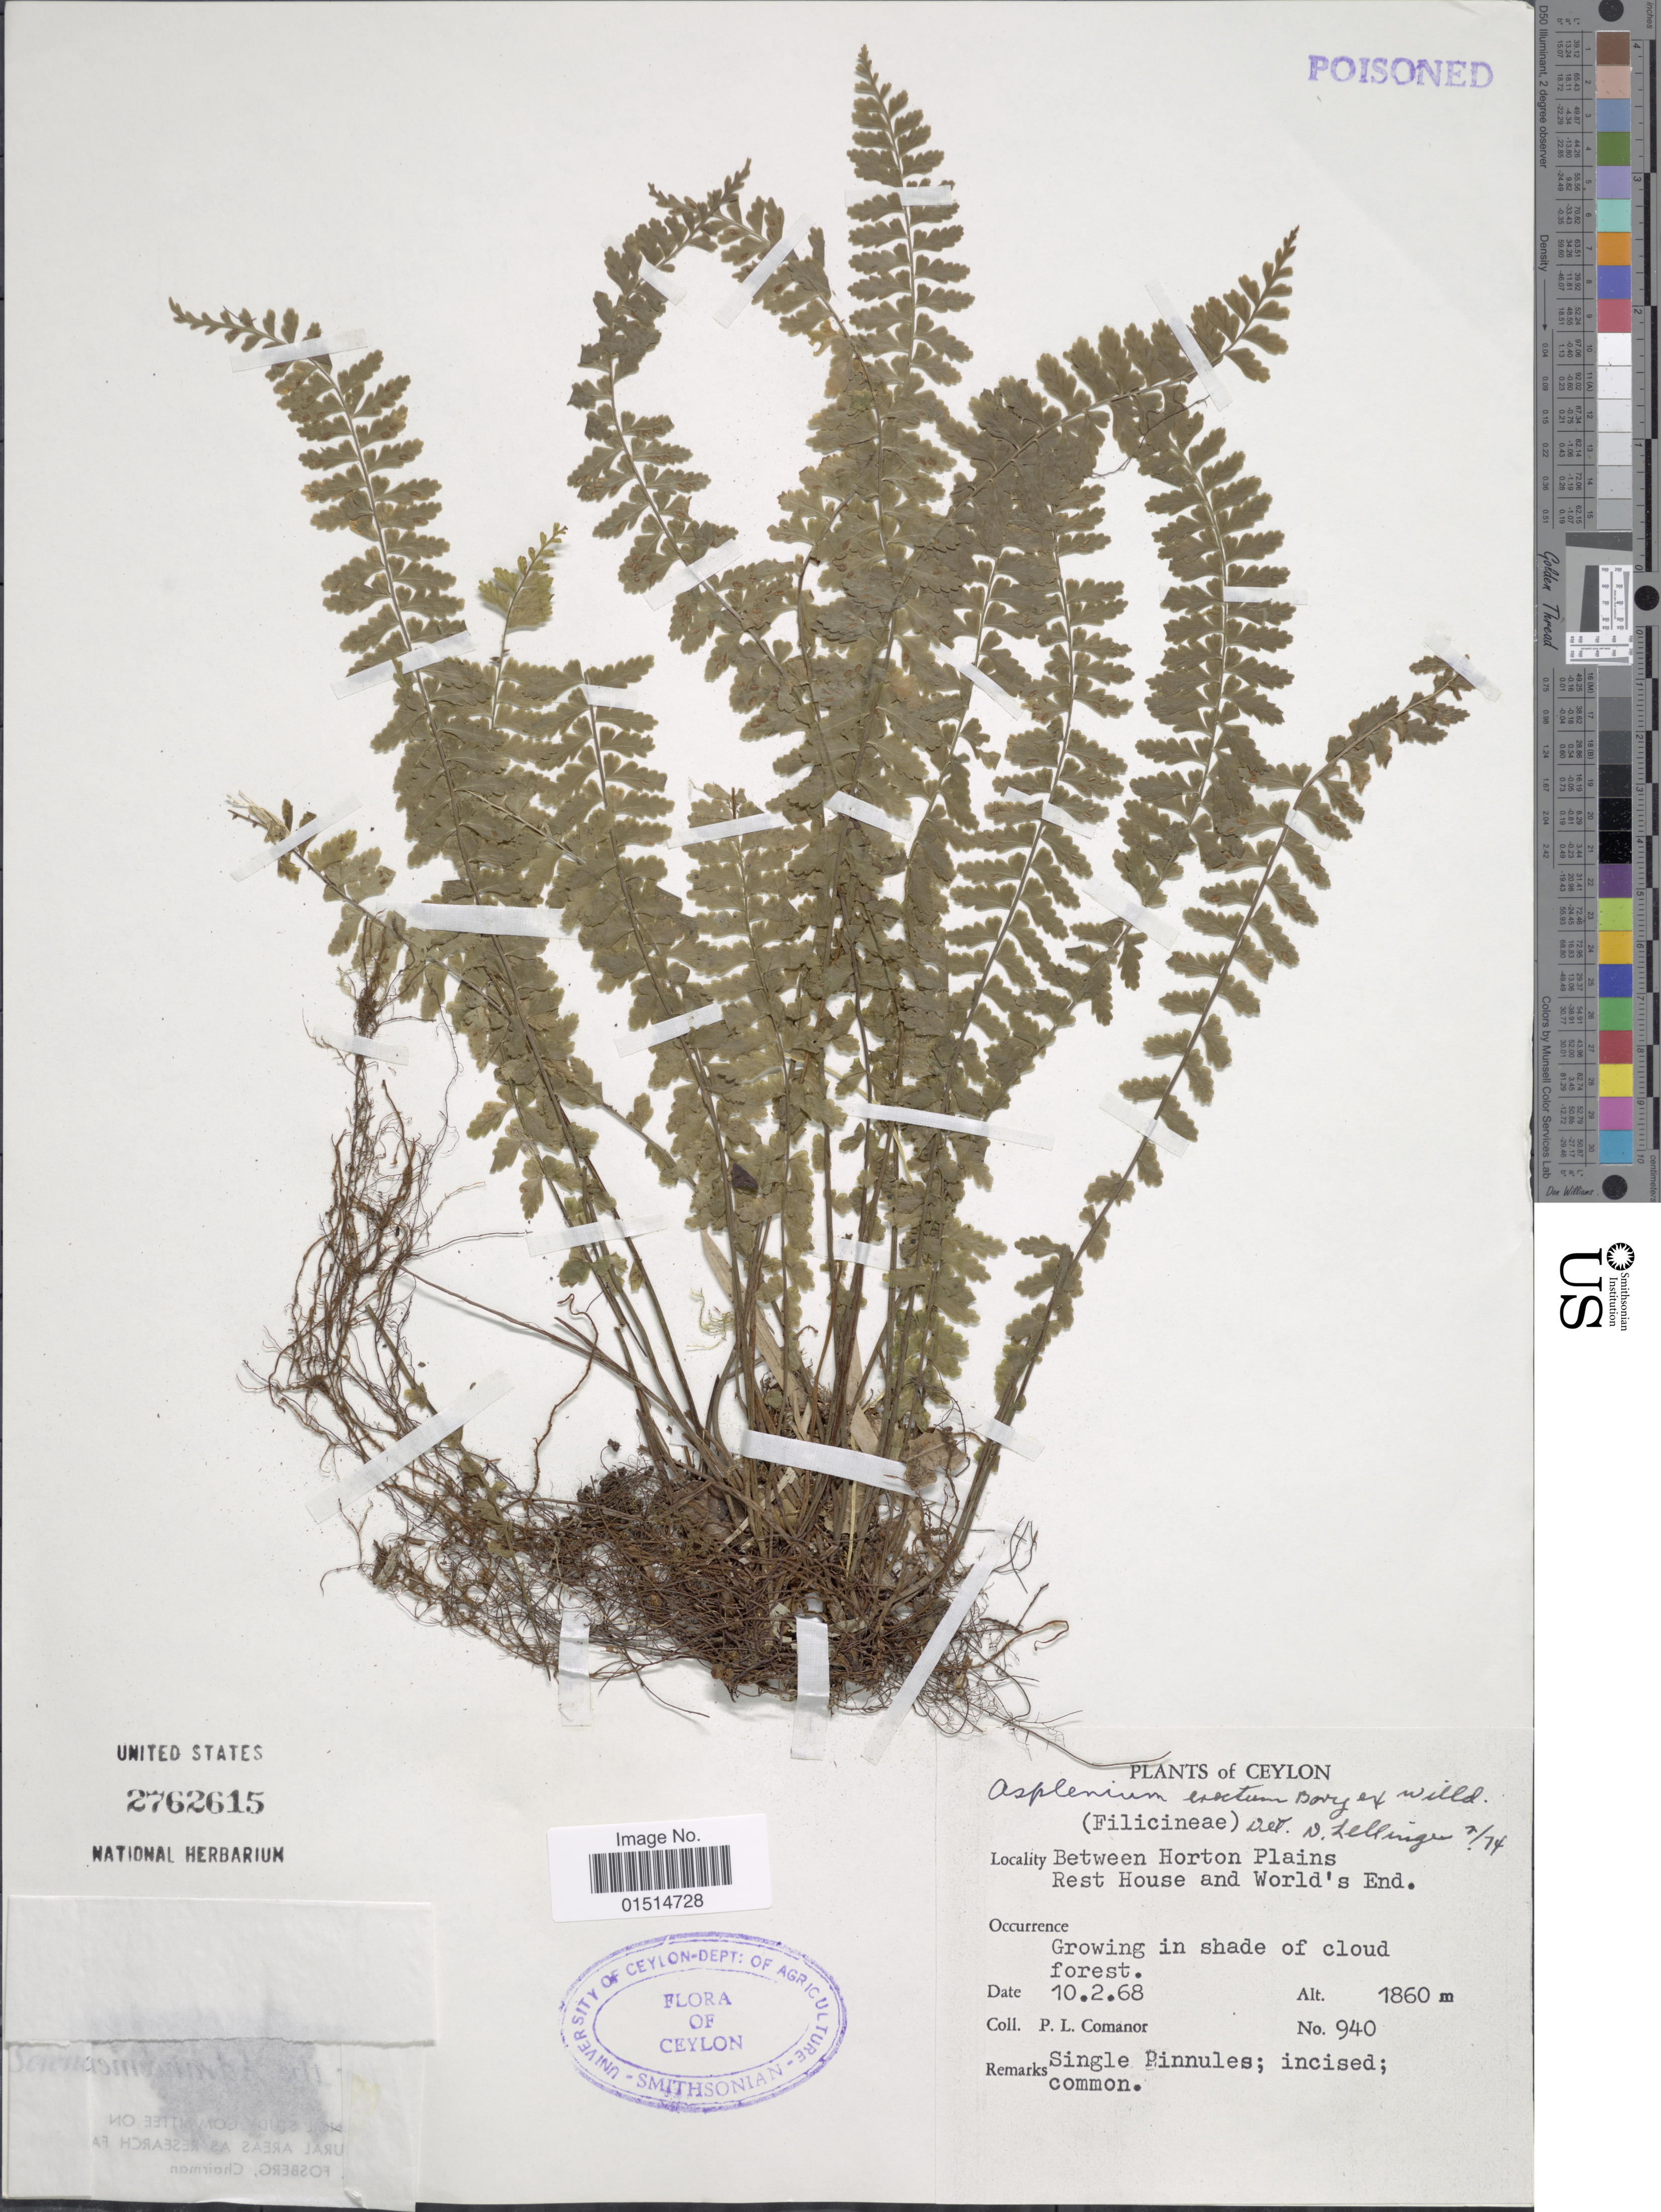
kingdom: Plantae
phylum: Tracheophyta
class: Polypodiopsida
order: Polypodiales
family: Aspleniaceae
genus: Asplenium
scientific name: Asplenium erectum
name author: Bory ex Willd.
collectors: P. Comanor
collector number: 940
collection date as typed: Transcribed d/m/y: 10/2/68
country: Sri Lanka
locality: Ceylon, Between Horton Plains Rest House and World's End.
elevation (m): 1860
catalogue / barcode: US 27621615